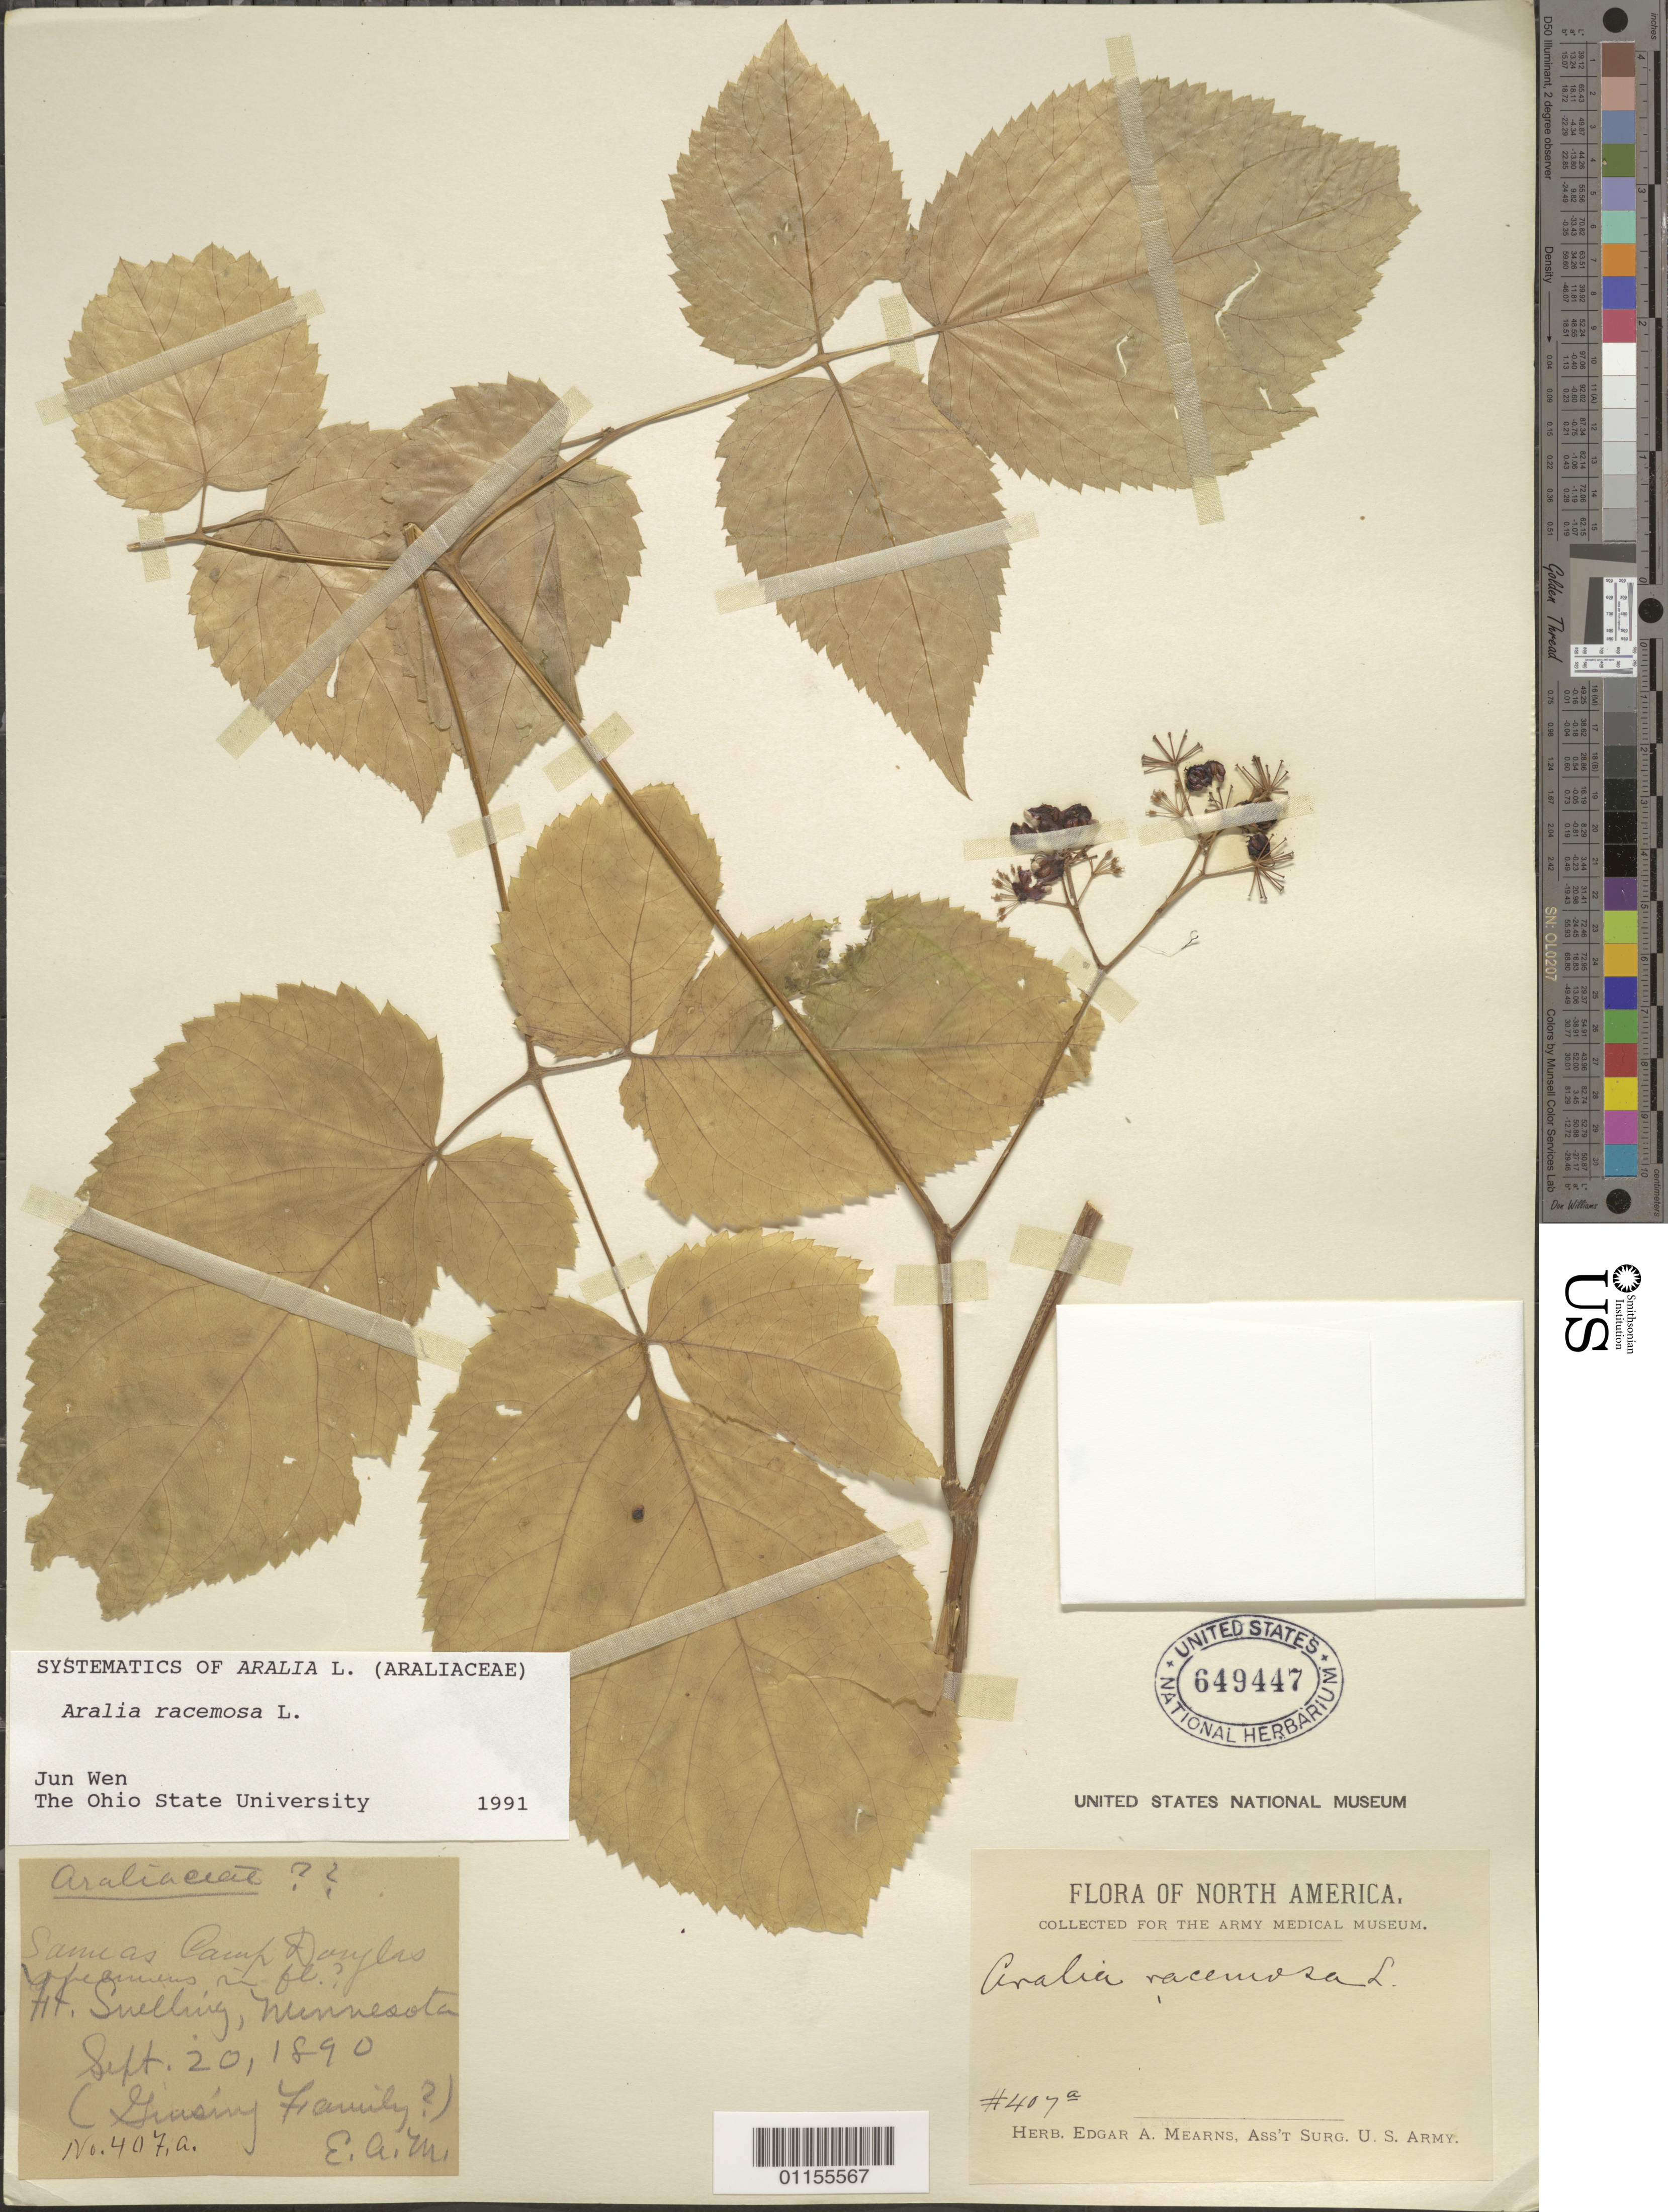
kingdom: Plantae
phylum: Tracheophyta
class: Magnoliopsida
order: Apiales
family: Araliaceae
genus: Aralia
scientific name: Aralia racemosa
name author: L.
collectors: E. A. Mearns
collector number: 407 a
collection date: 1890-09-20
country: United States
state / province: Minnesota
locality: Fort Snelling.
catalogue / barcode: US 649447